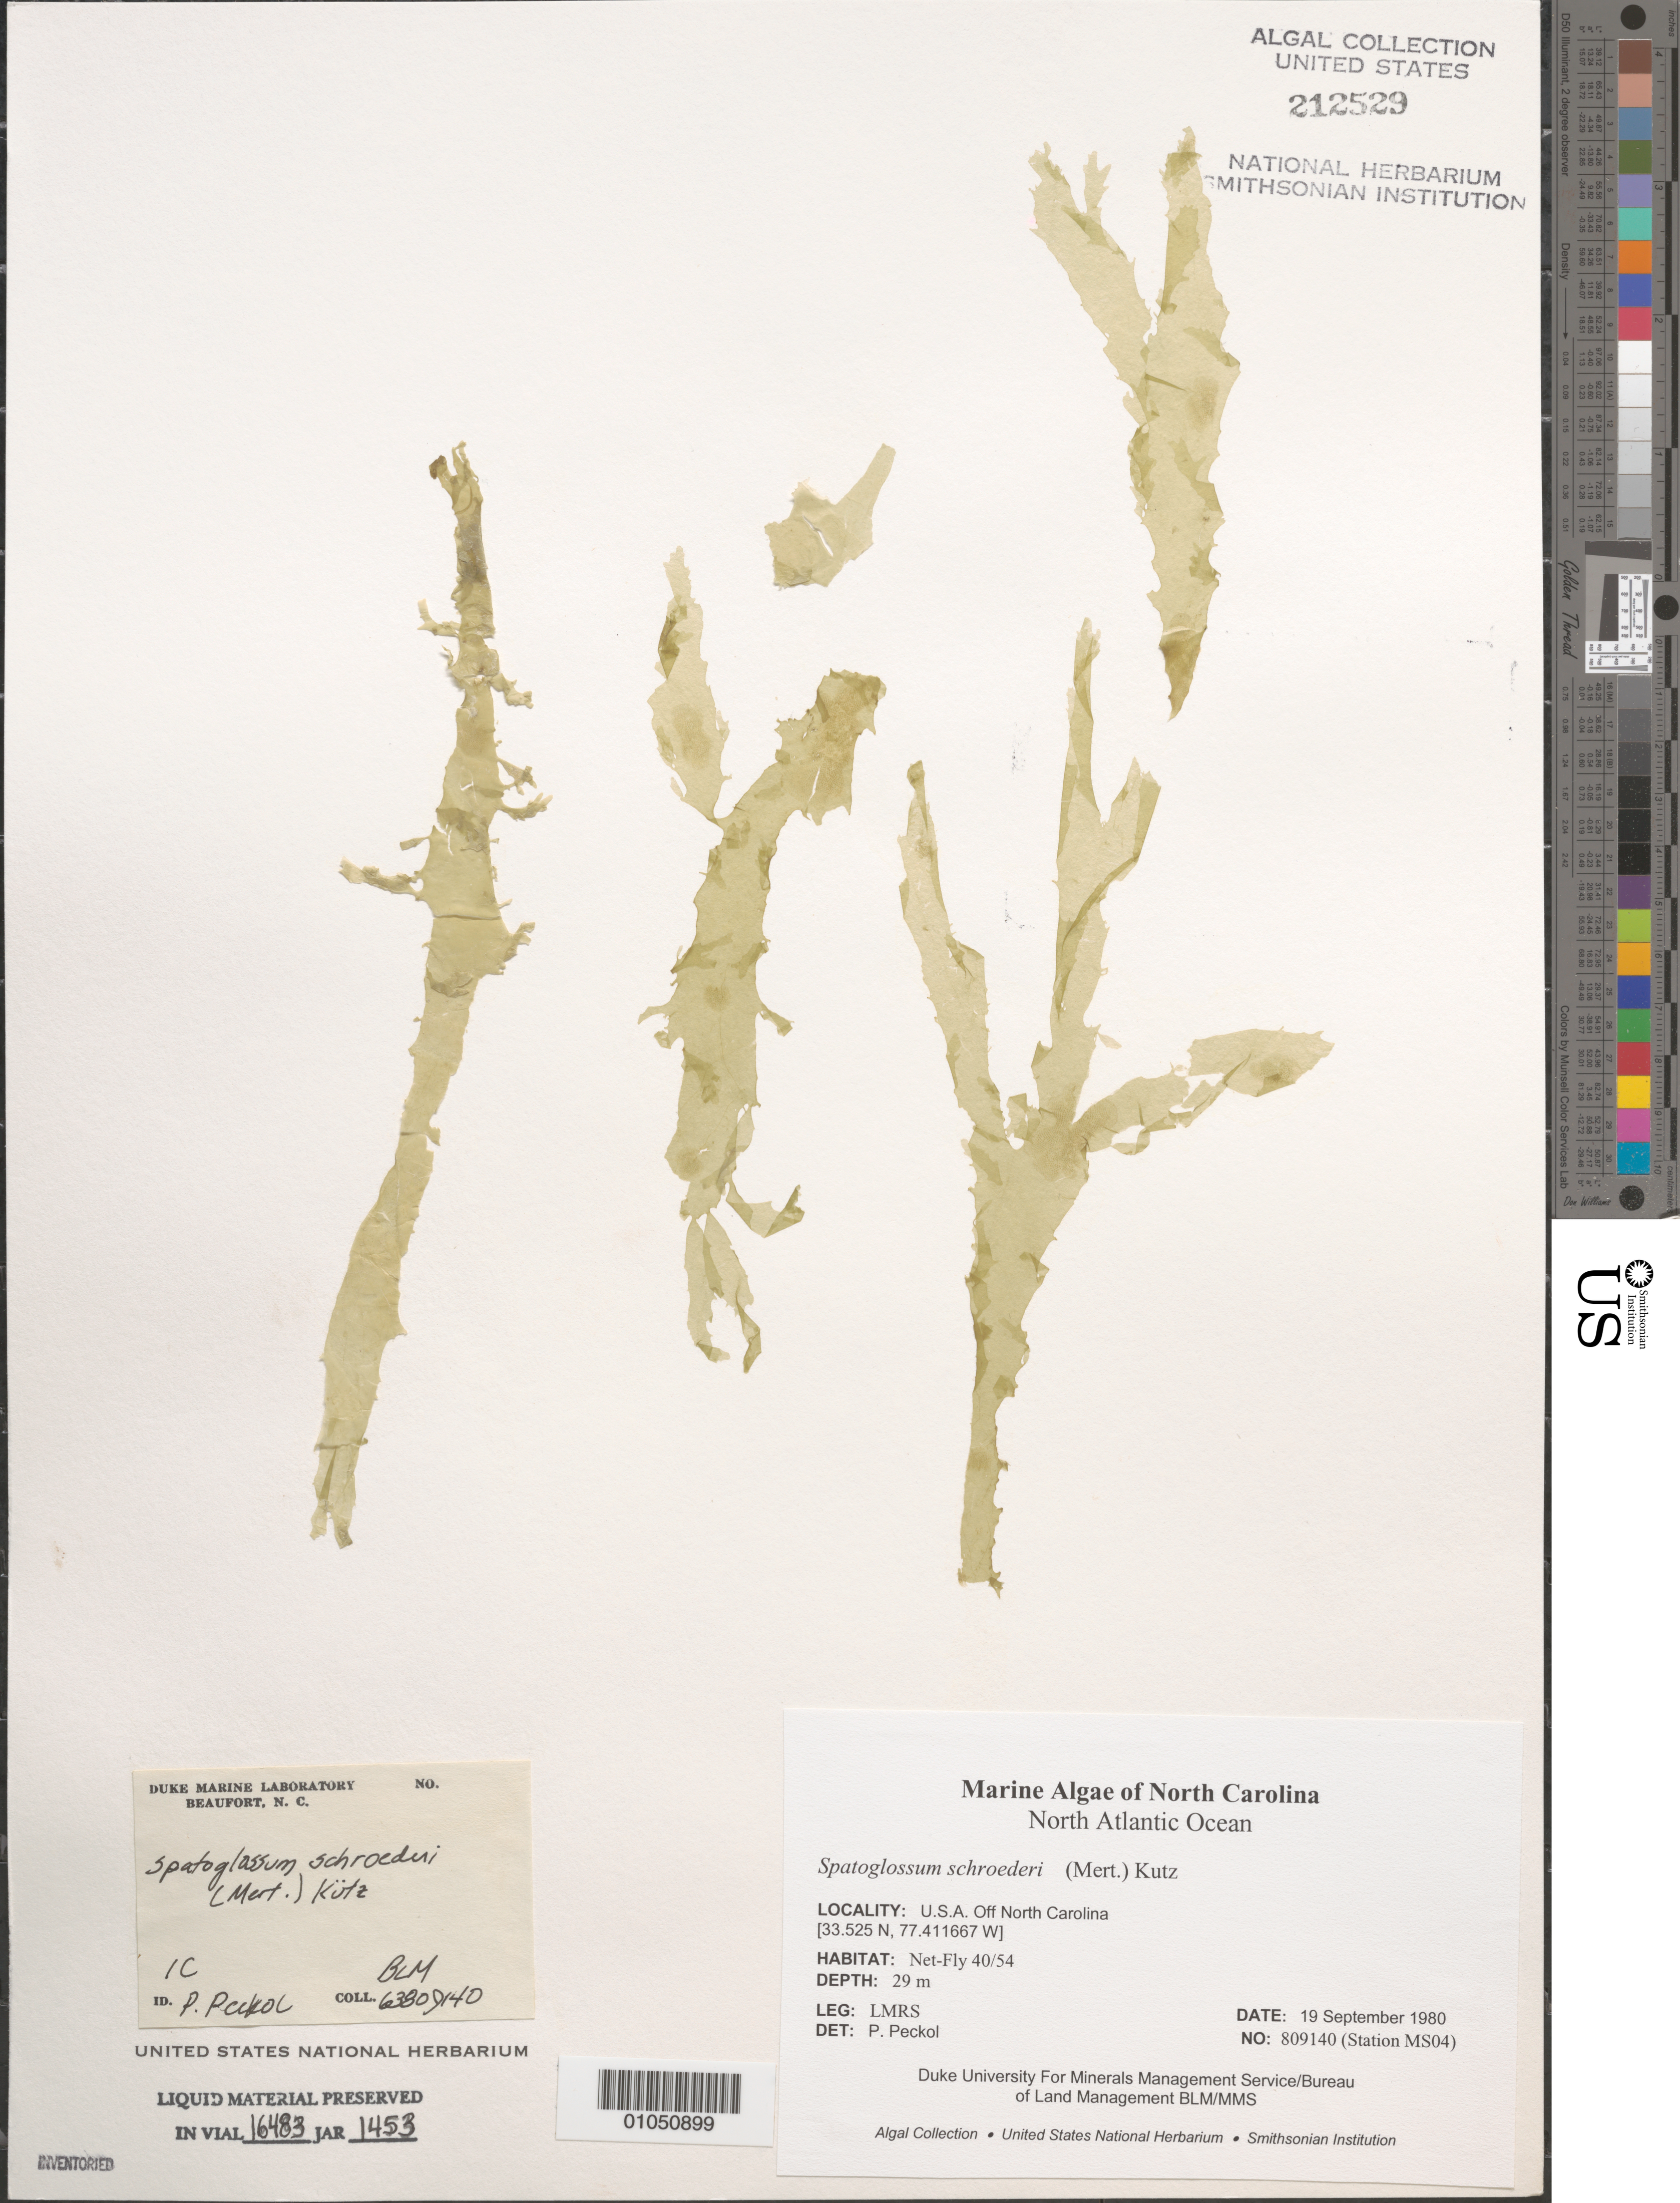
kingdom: Chromista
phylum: Ochrophyta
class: Phaeophyceae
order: Dictyotales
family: Dictyotaceae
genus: Spatoglossum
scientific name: Spatoglossum schroederi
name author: (C. Agardh) Kütz.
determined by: Peckol, P.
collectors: LMRS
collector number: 809140 (Station MS04)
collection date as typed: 19 Sep 1980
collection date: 1980-09-19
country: United States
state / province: North Carolina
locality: North Atlantic Ocean off North Carolina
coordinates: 33.525 N, 77.411667 W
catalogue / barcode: US 212529